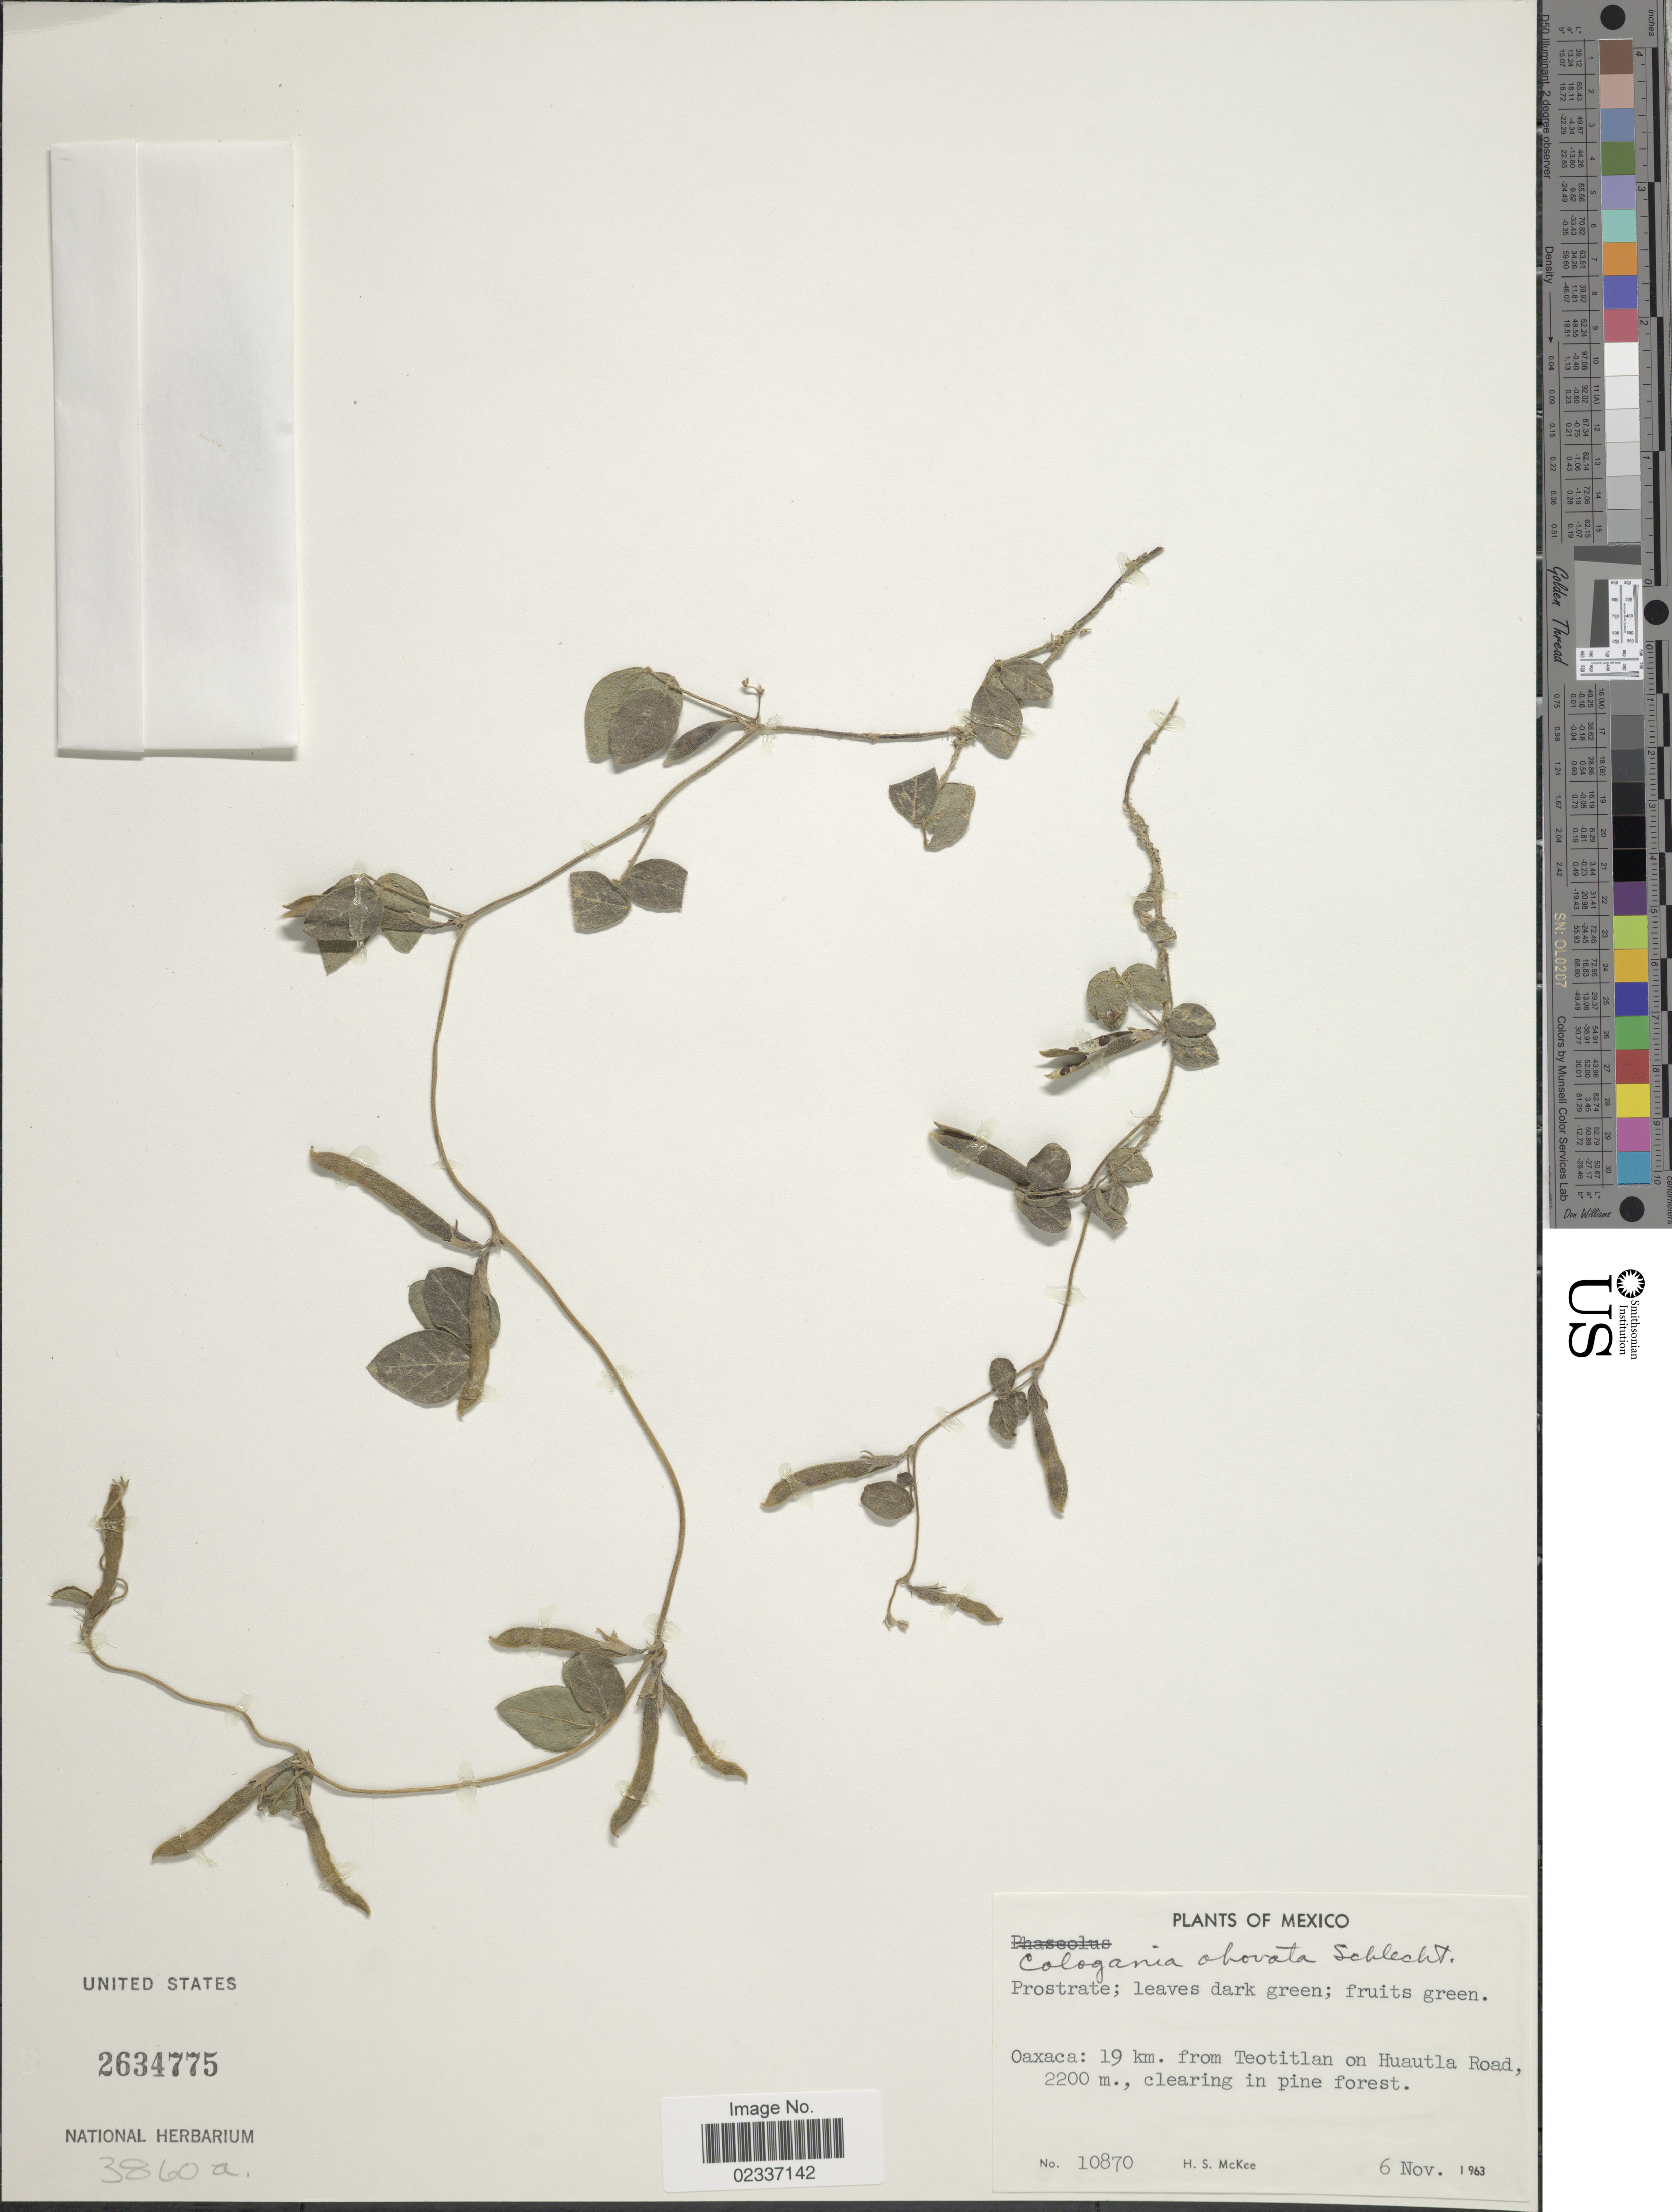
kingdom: Plantae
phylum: Tracheophyta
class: Magnoliopsida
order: Fabales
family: Fabaceae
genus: Cologania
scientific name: Cologania obovata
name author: Schltdl.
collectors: H. S. McKee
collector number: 10870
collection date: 1963-11-06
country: Mexico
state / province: Oaxaca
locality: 19 km from Teotitlan on Huautla Road, clearing in pine forest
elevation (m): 2200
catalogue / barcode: US 2634775